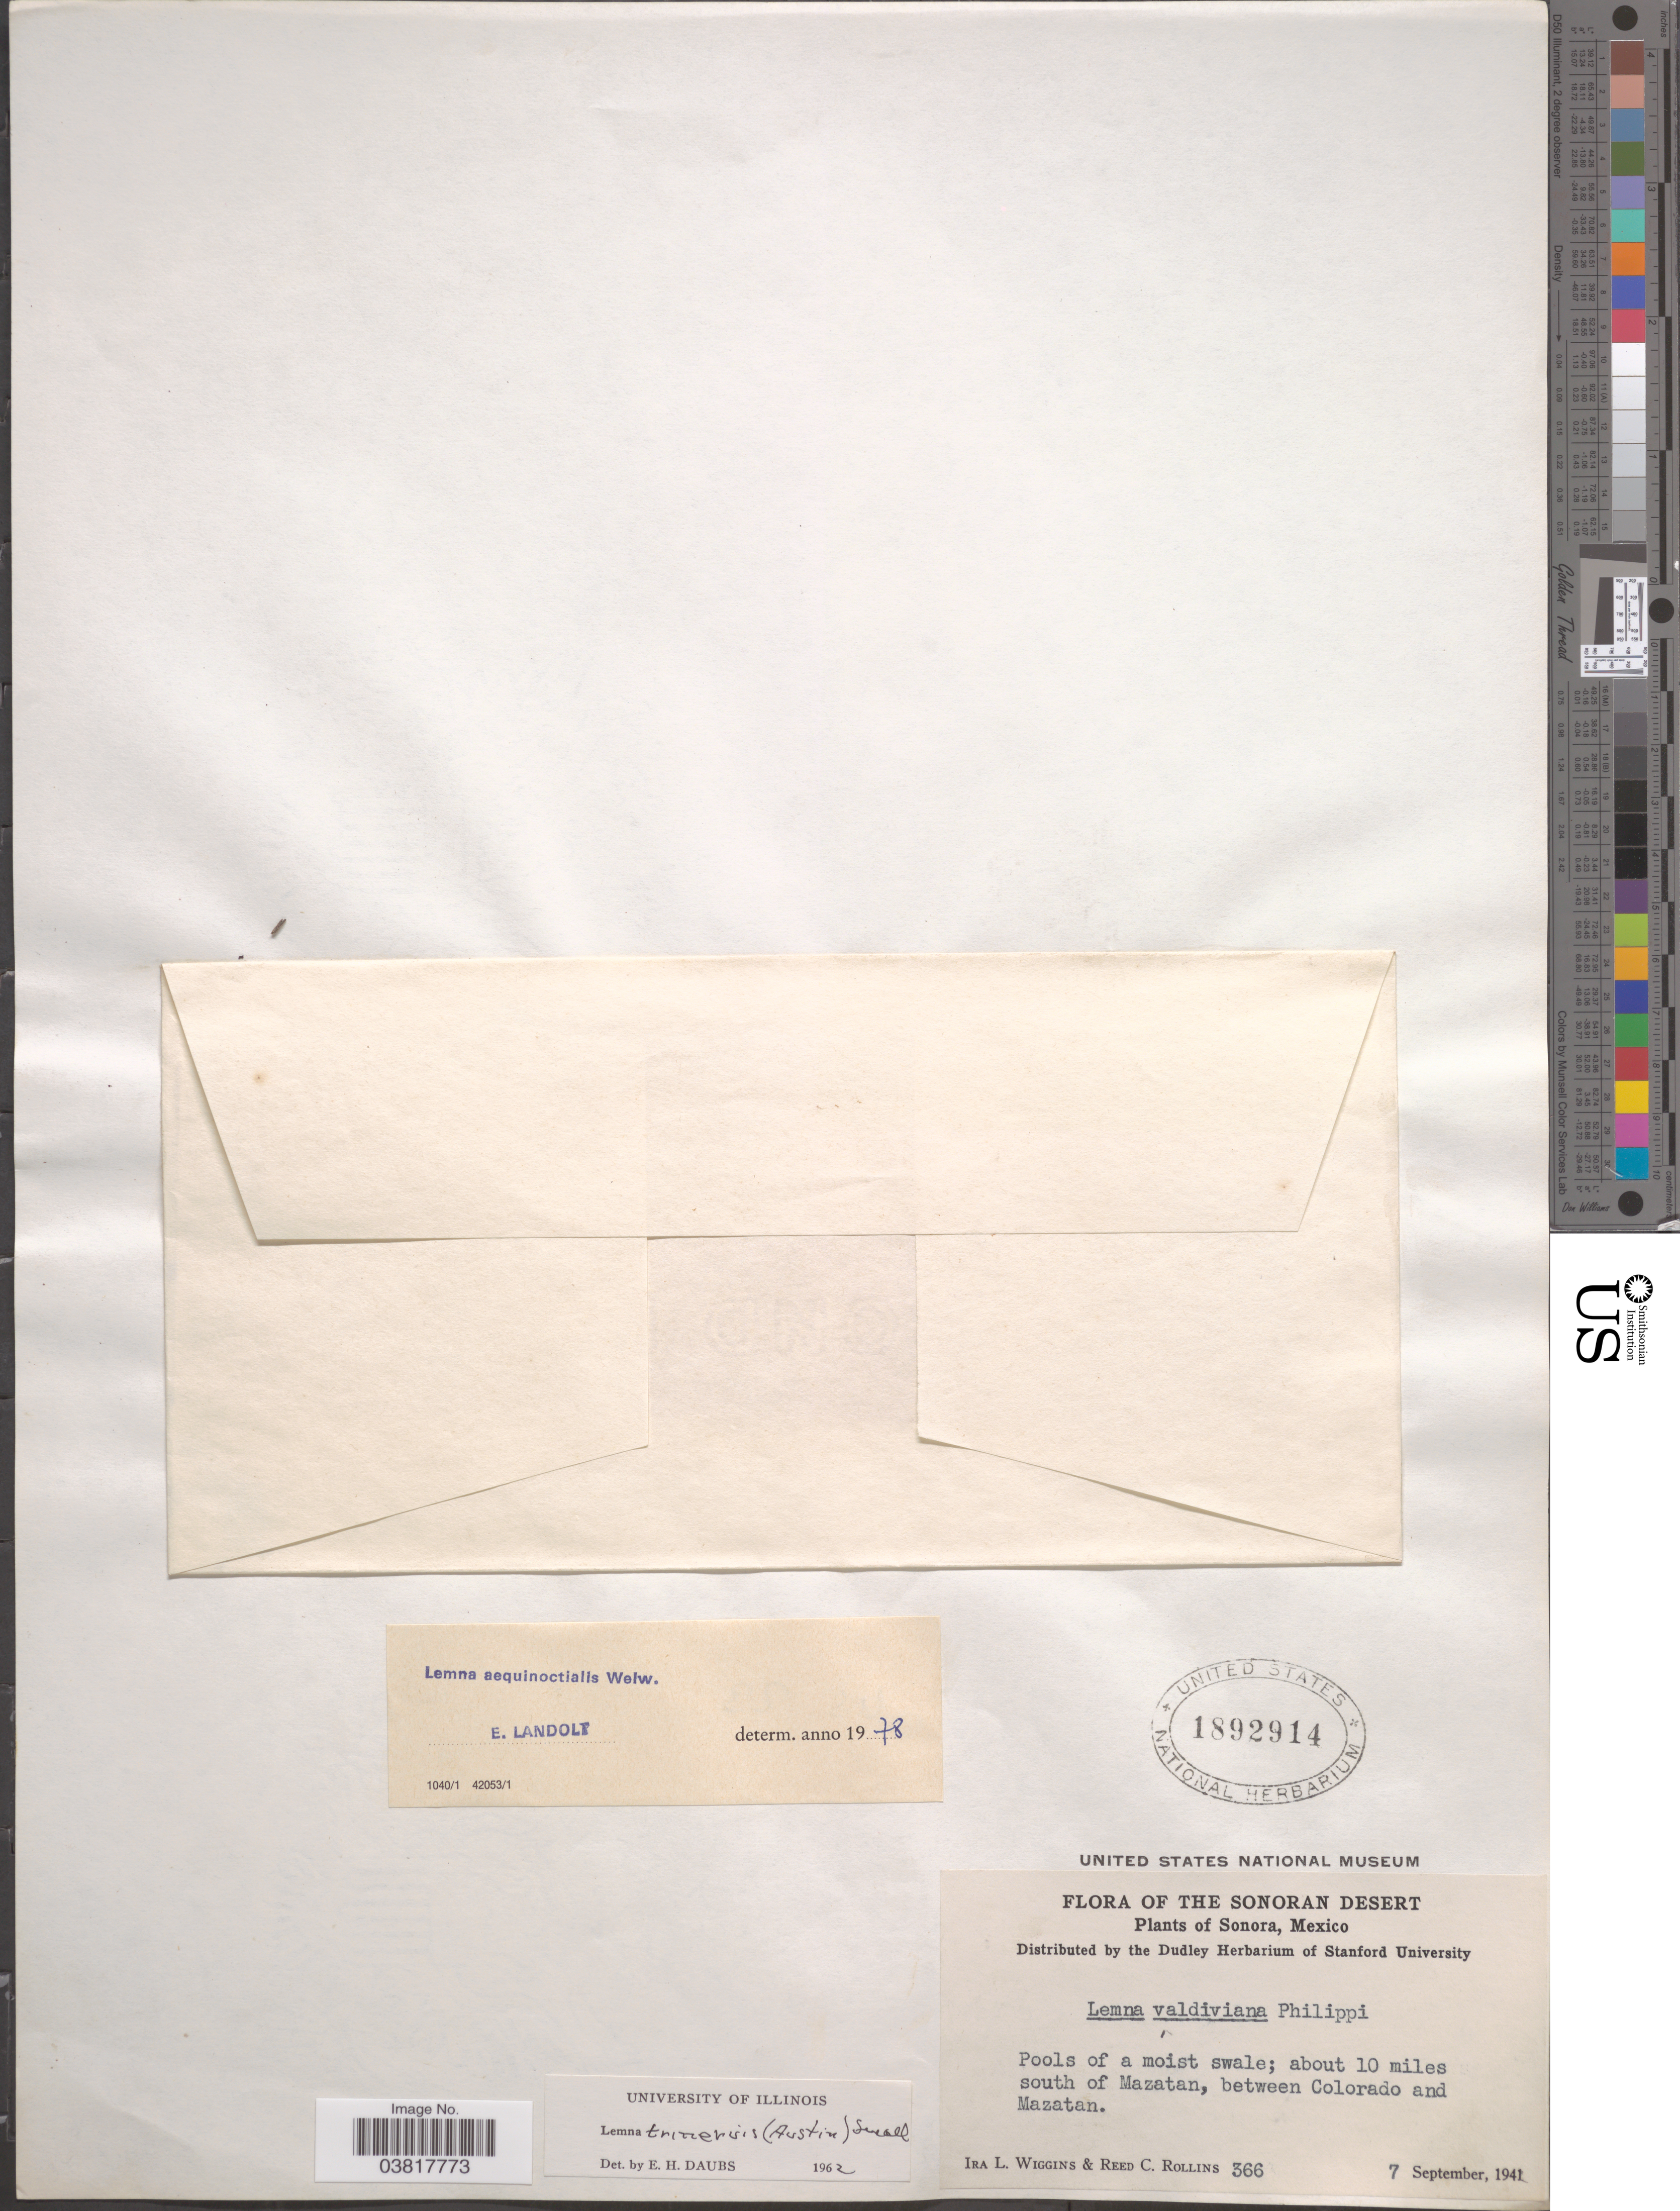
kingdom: Plantae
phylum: Tracheophyta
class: Liliopsida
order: Alismatales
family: Araceae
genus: Lemna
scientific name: Lemna aequinoctialis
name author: Welw.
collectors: I. L. Wiggins & R. C. Rollins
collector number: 366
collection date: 1941-09-07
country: Mexico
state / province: Sonora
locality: The Sonoran Desert. About 10 miles south of Mazatan, between Colorado and Mazatan.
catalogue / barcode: US 1892914